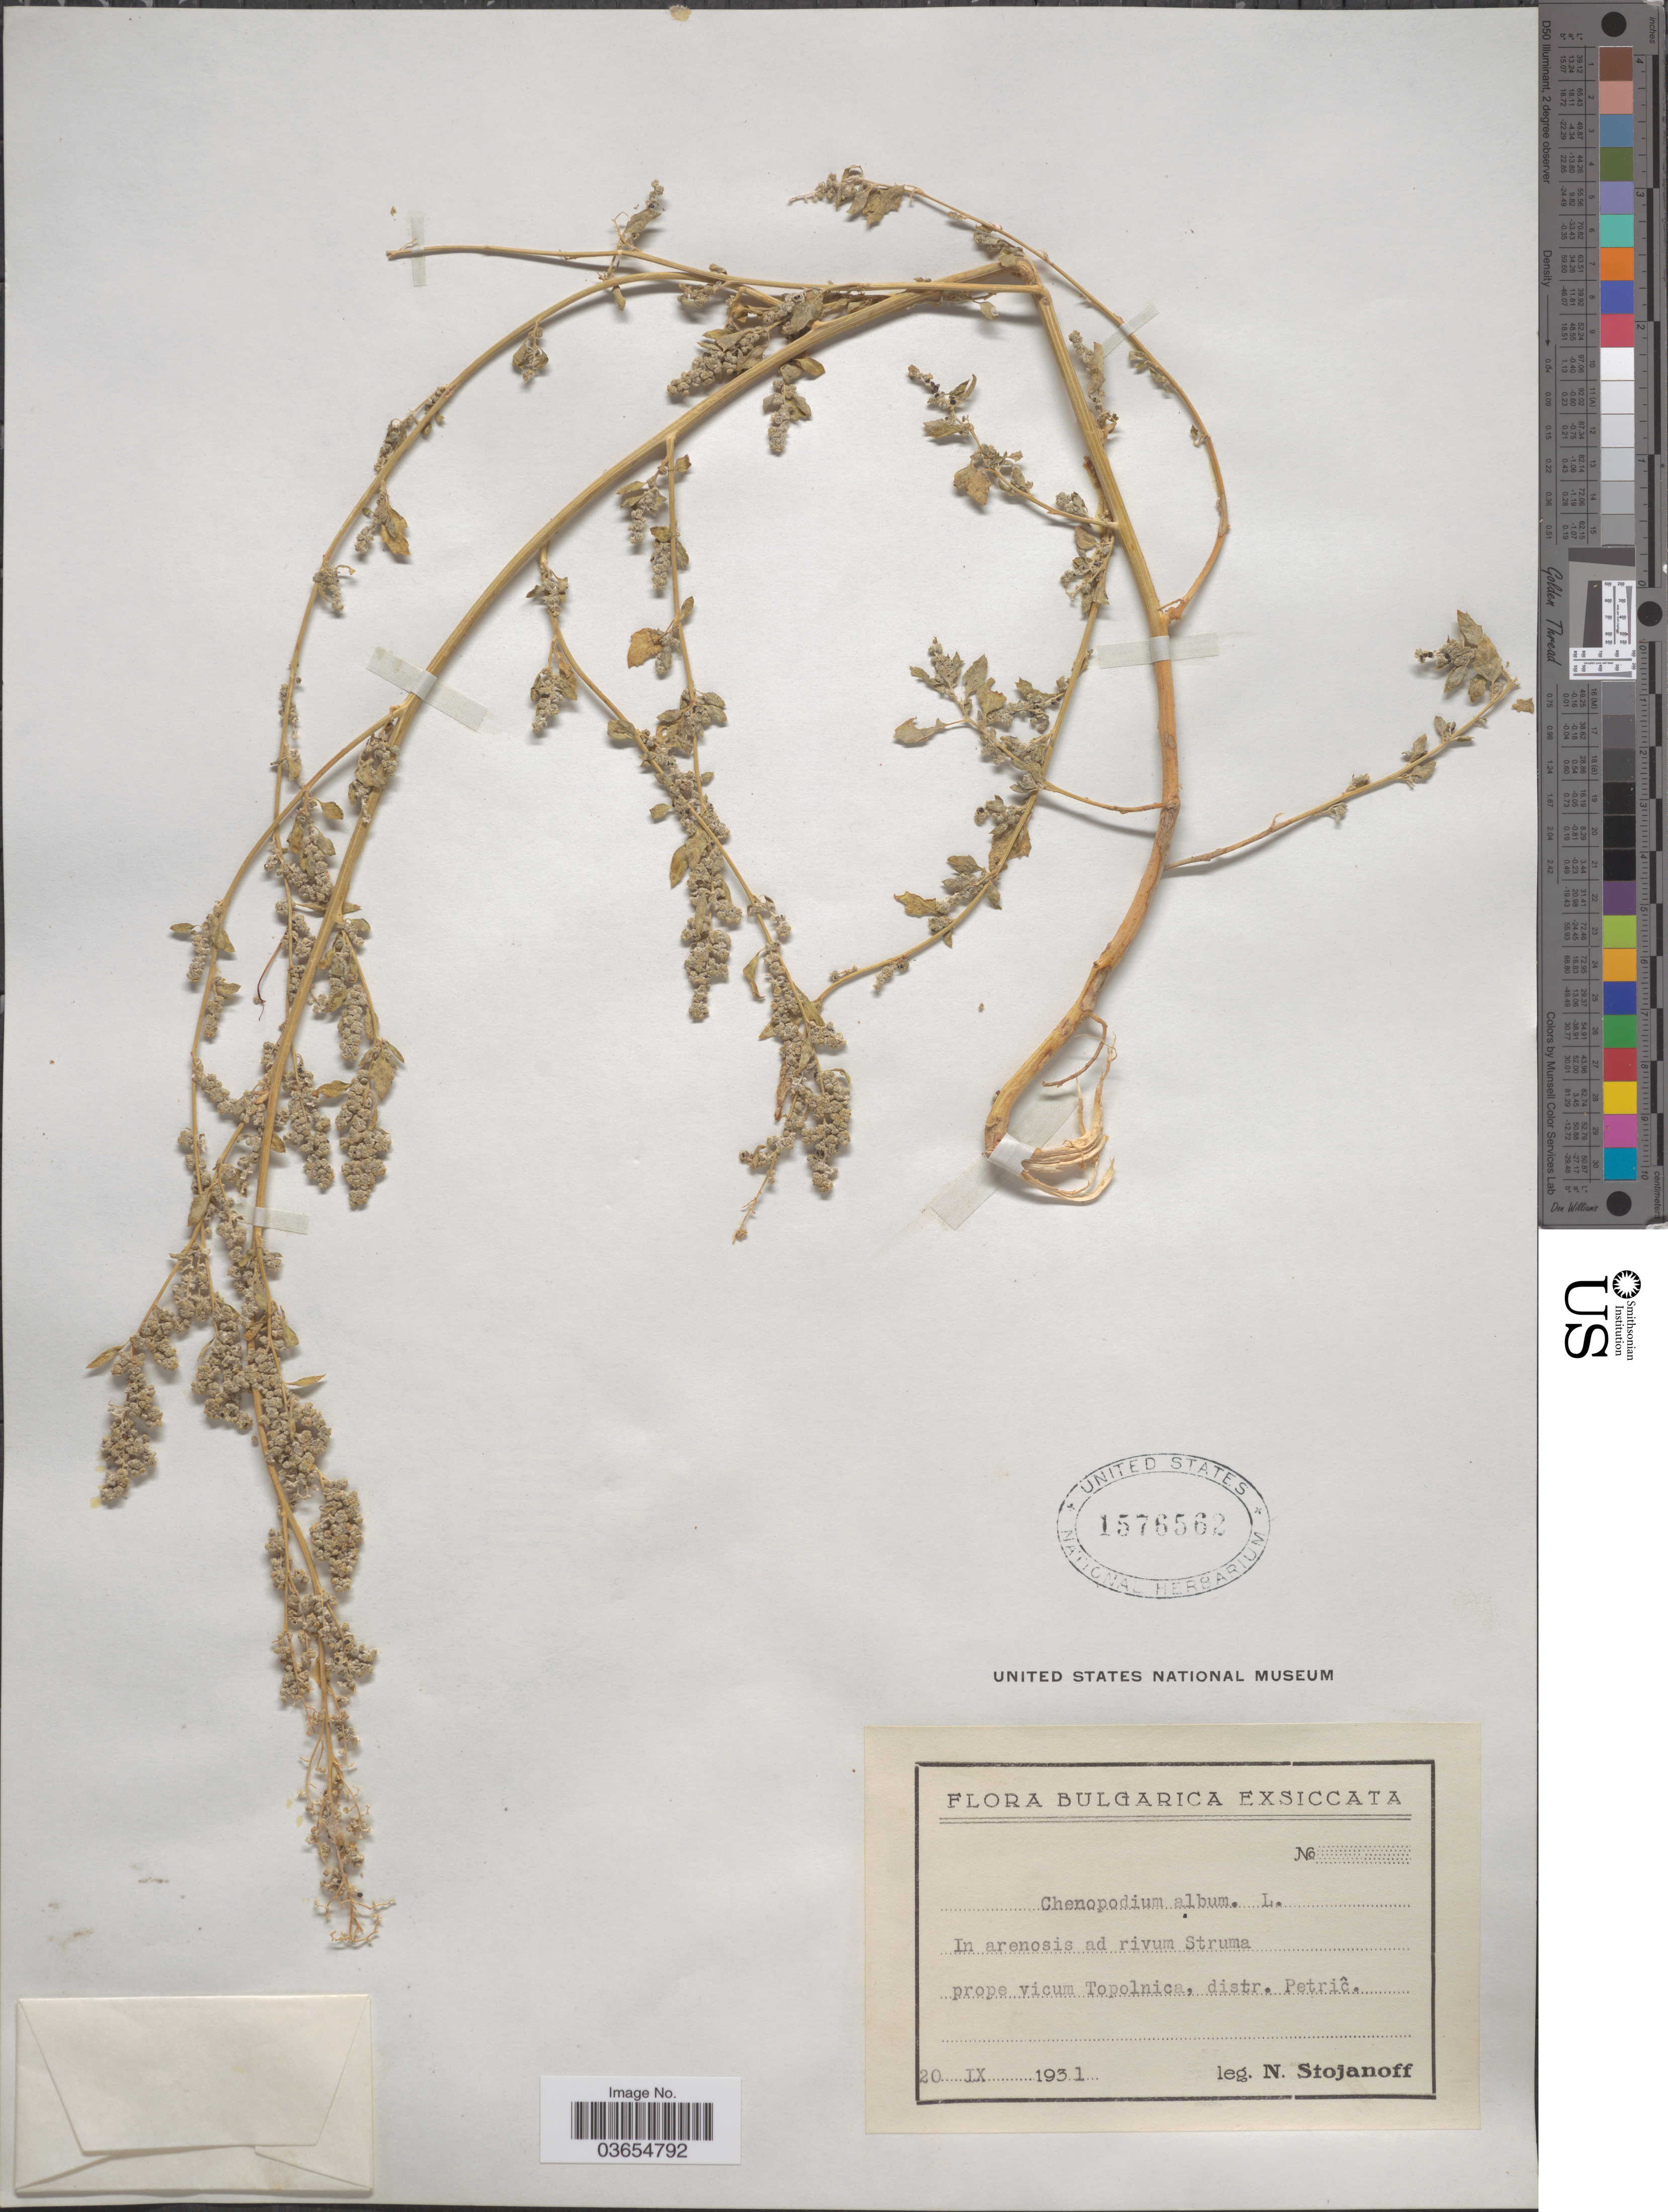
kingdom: Plantae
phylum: Tracheophyta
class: Magnoliopsida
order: Caryophyllales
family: Amaranthaceae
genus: Chenopodium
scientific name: Chenopodium album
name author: L.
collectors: N. Stojanoff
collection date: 1931-09-20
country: Bulgaria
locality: In arenosis ad rivum Struma prope vicum Topolnica, distr. Petriĉ.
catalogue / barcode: US 1576562